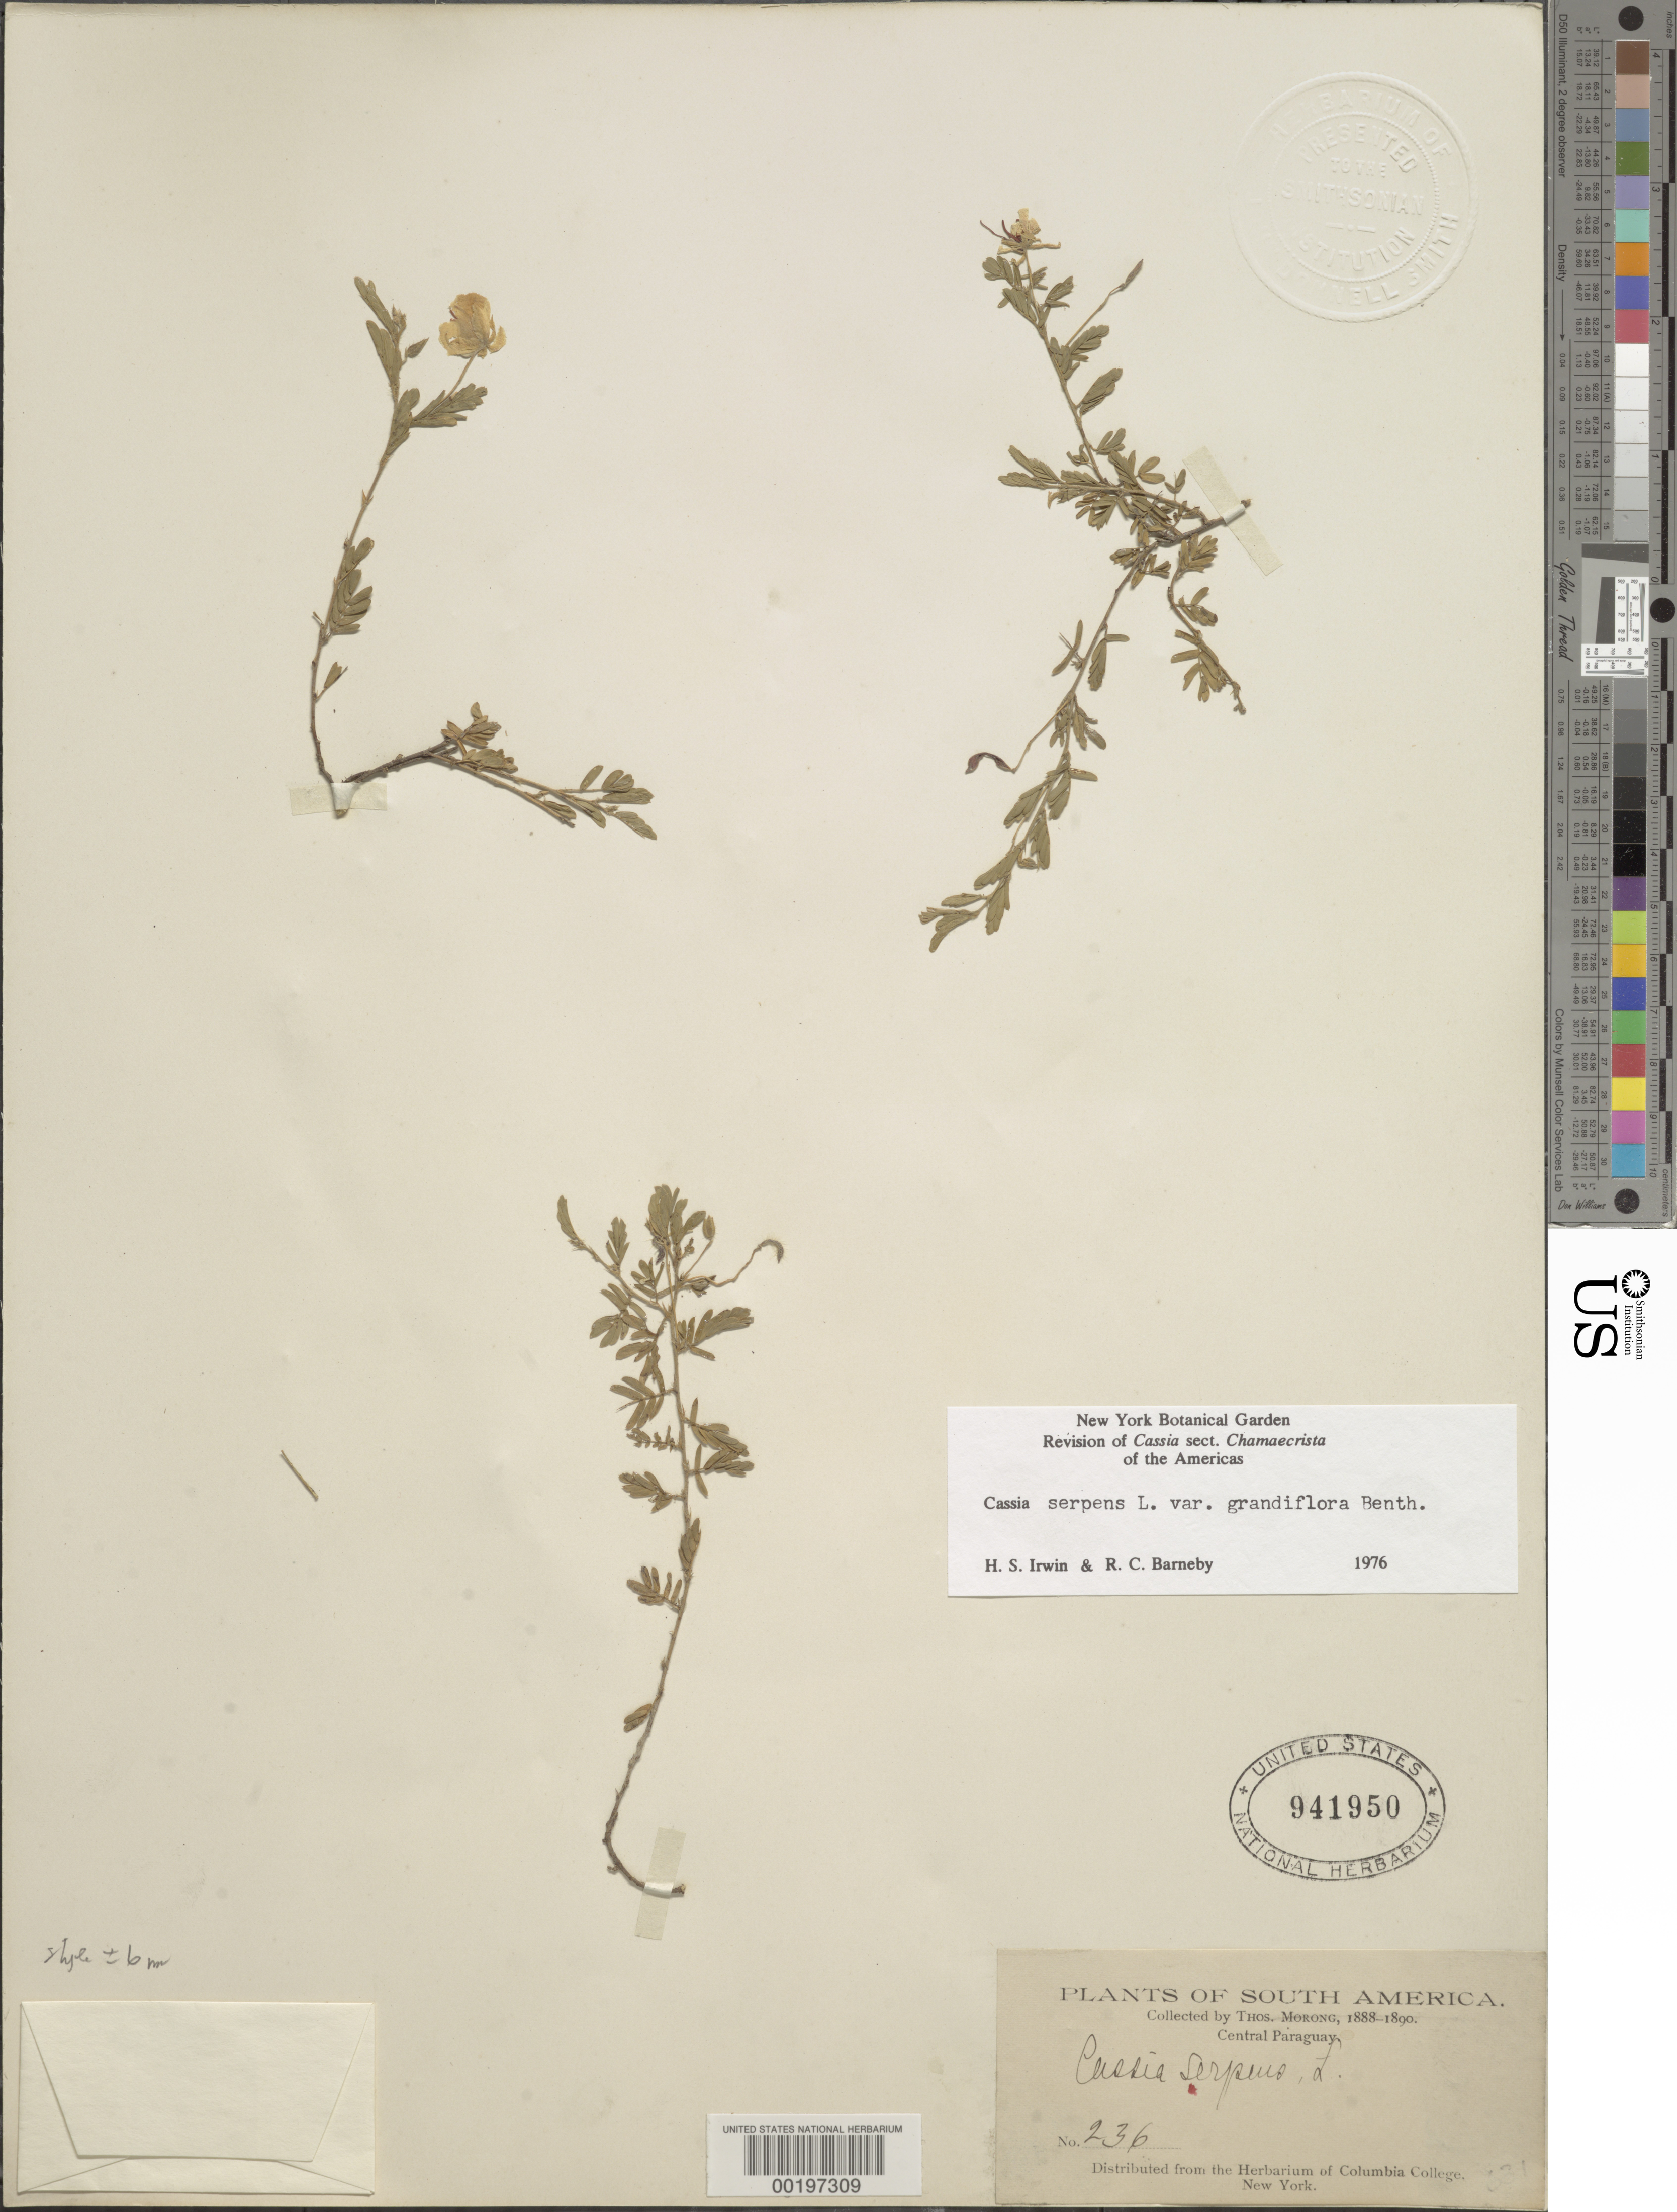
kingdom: Plantae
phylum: Tracheophyta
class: Magnoliopsida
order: Fabales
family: Fabaceae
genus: Chamaecrista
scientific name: Chamaecrista serpens var. grandiflora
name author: (Benth.) H.S. Irwin & Barneby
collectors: T. Morong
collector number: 236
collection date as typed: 1888 to -- -- 1890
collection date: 1888/1890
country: Paraguay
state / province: Central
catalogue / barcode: US 941950